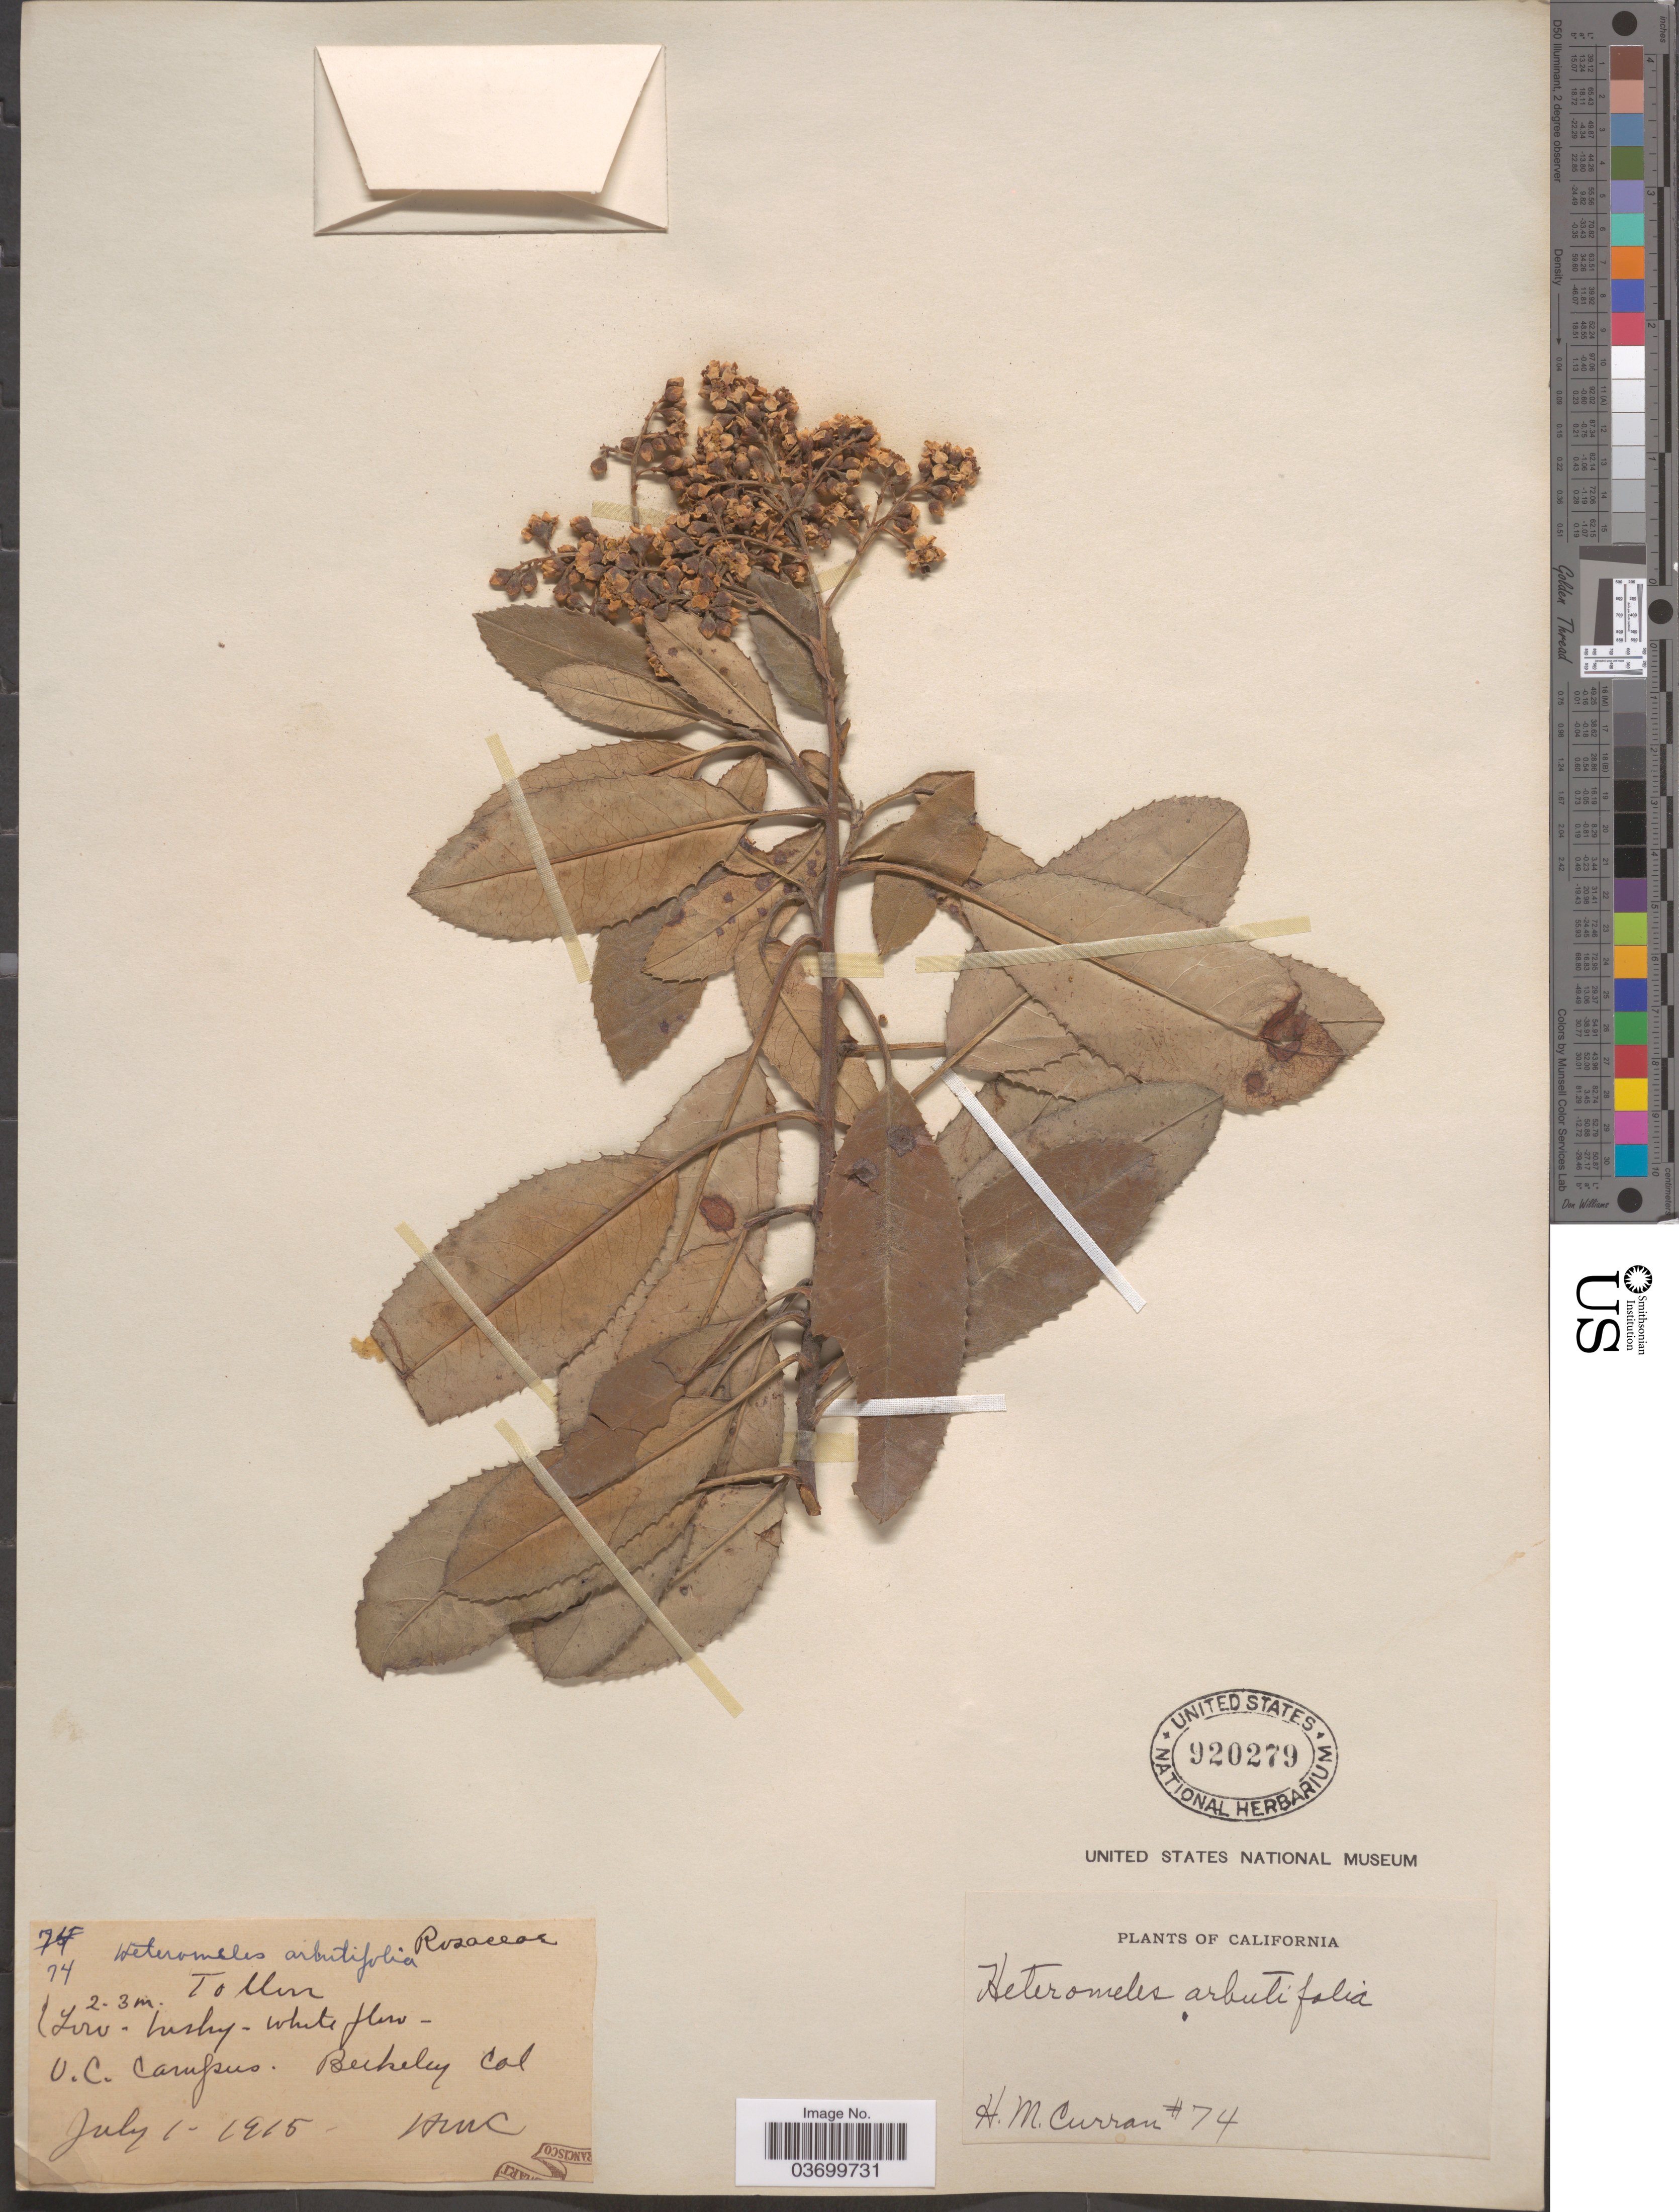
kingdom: Plantae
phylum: Tracheophyta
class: Magnoliopsida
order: Rosales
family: Rosaceae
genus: Heteromeles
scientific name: Heteromeles salicifolia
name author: (C. Presl) Abrams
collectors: H. M. Curran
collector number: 74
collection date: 1915-07-01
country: United States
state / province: California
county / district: Alameda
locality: U.C. Campus. Berkeley.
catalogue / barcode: US 920279